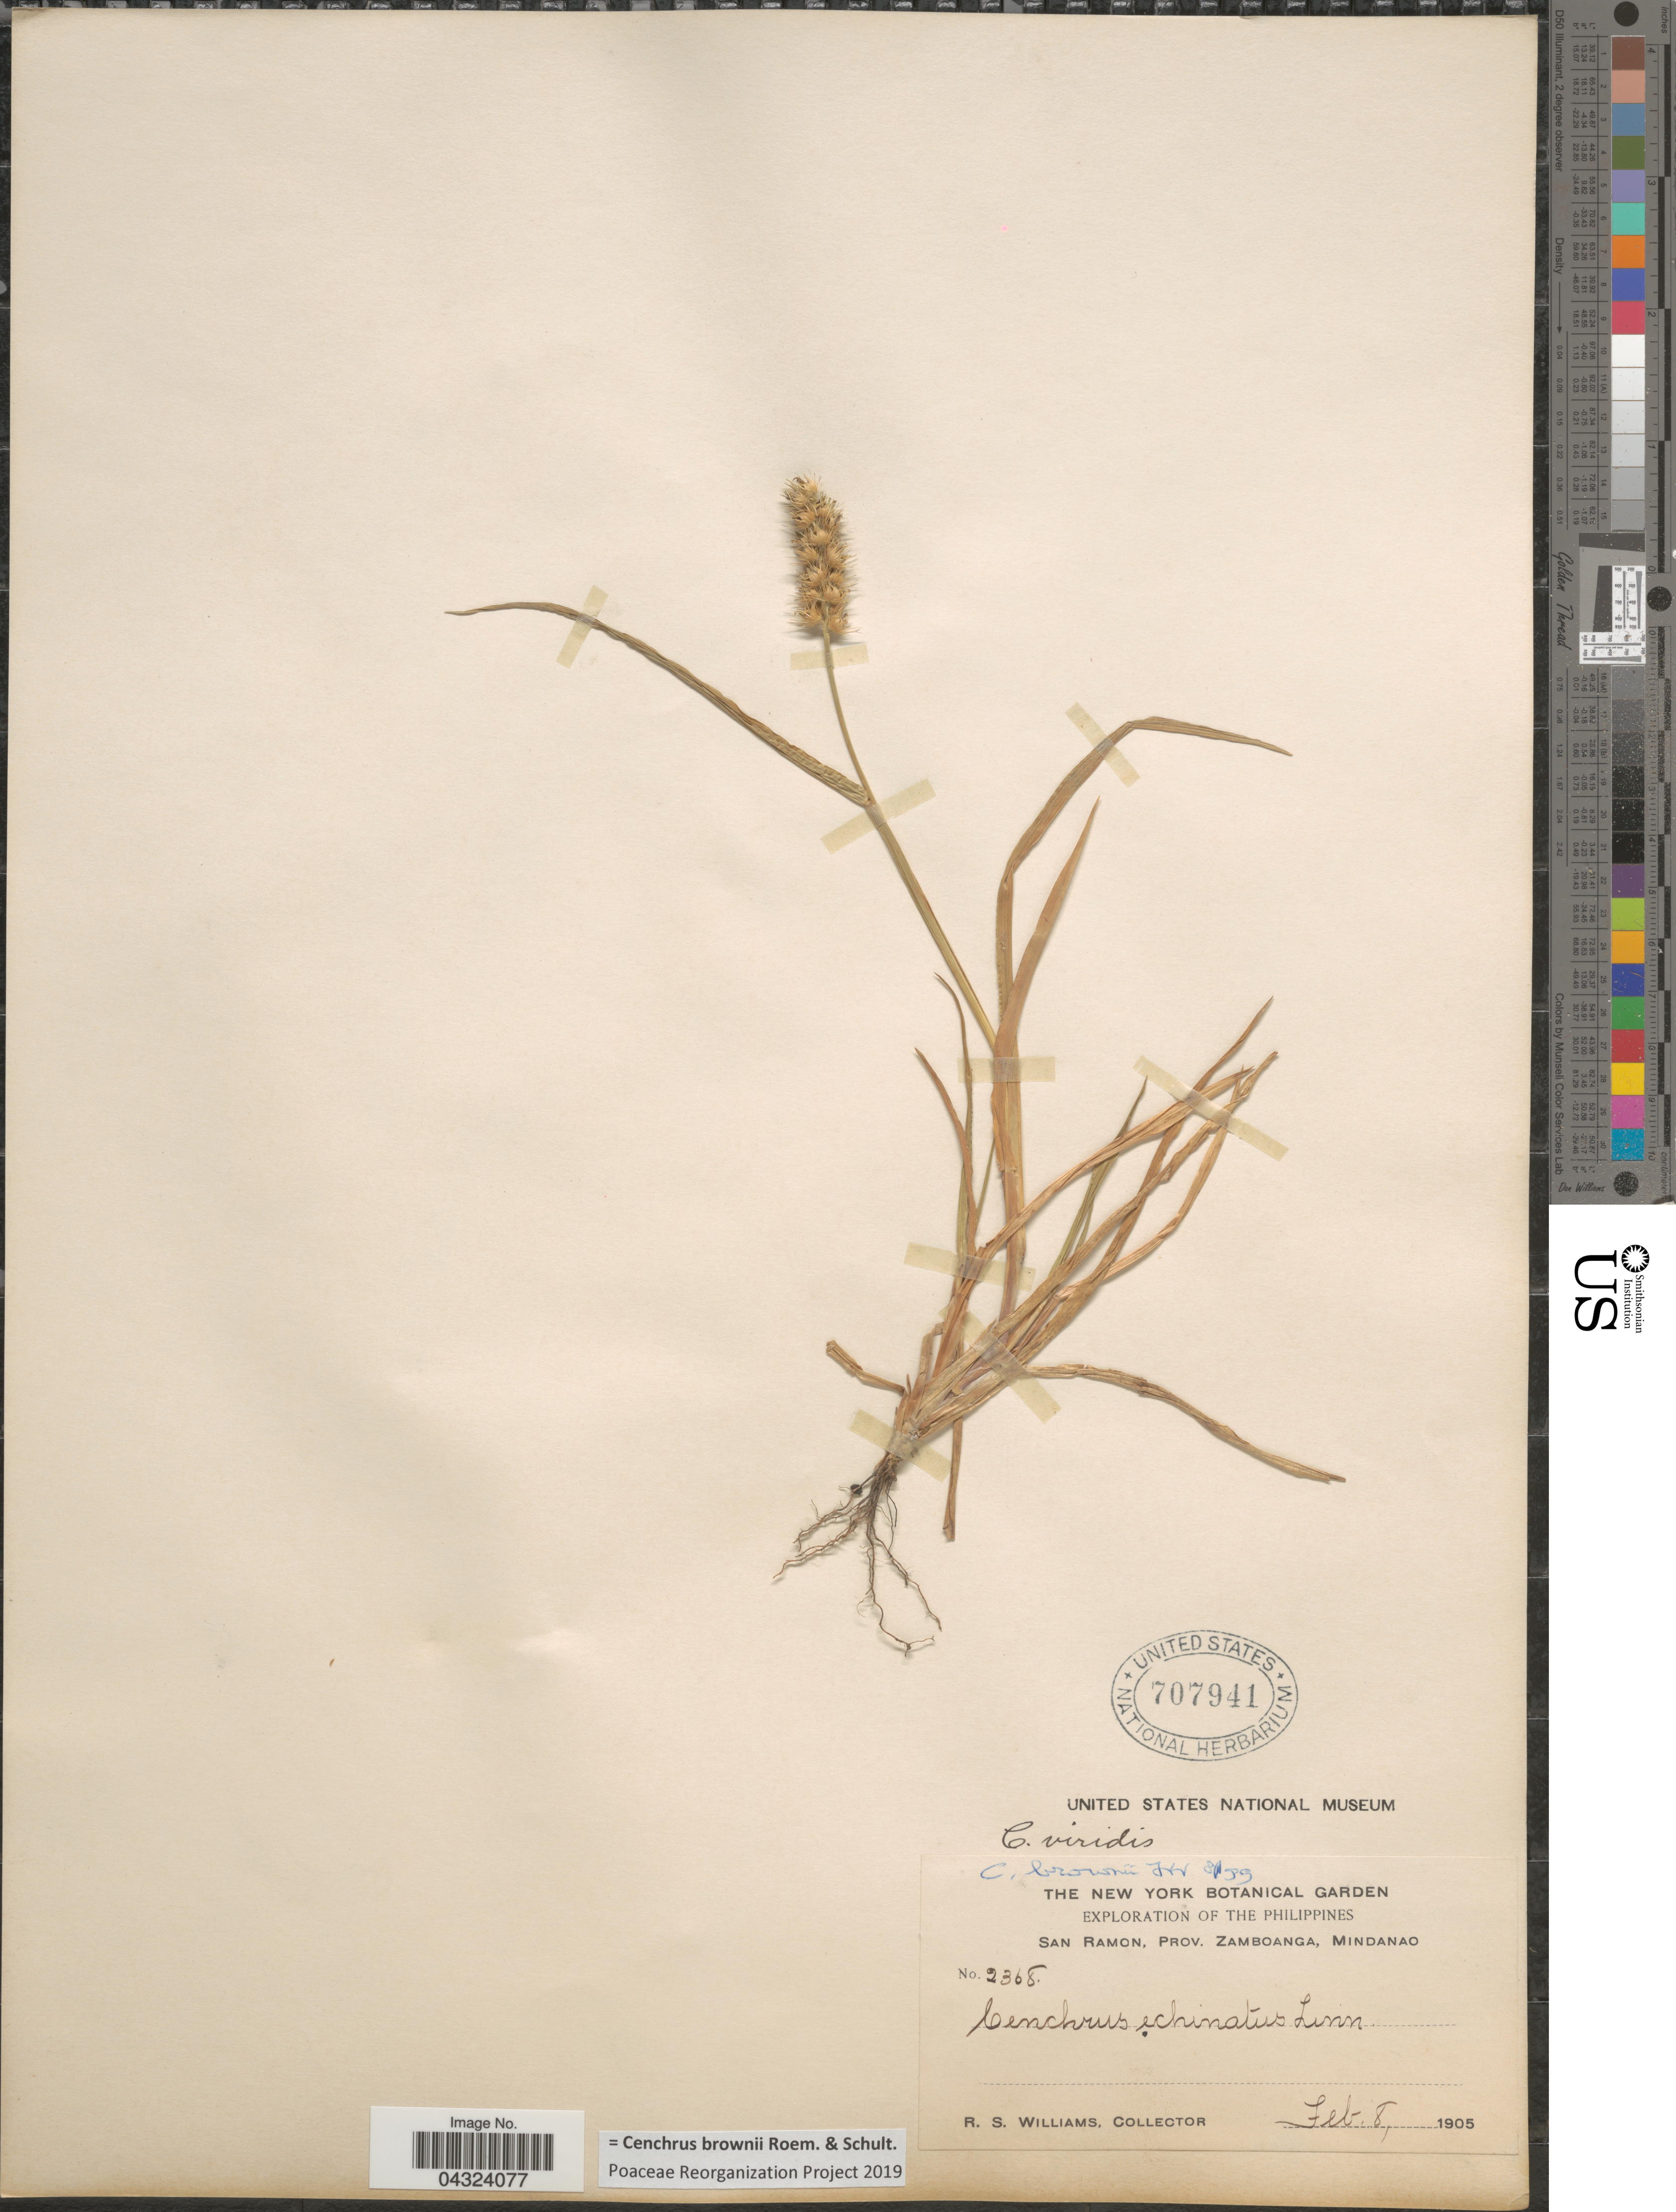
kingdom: Plantae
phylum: Tracheophyta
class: Liliopsida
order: Poales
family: Poaceae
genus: Cenchrus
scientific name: Cenchrus brownii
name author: Roem. & Schult.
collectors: R. S. Williams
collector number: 2368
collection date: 1905-02-08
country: Philippines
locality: Exploration of the Philippines. San Ramon, Prov. Zamboanga, Mindanao.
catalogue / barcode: US 707941